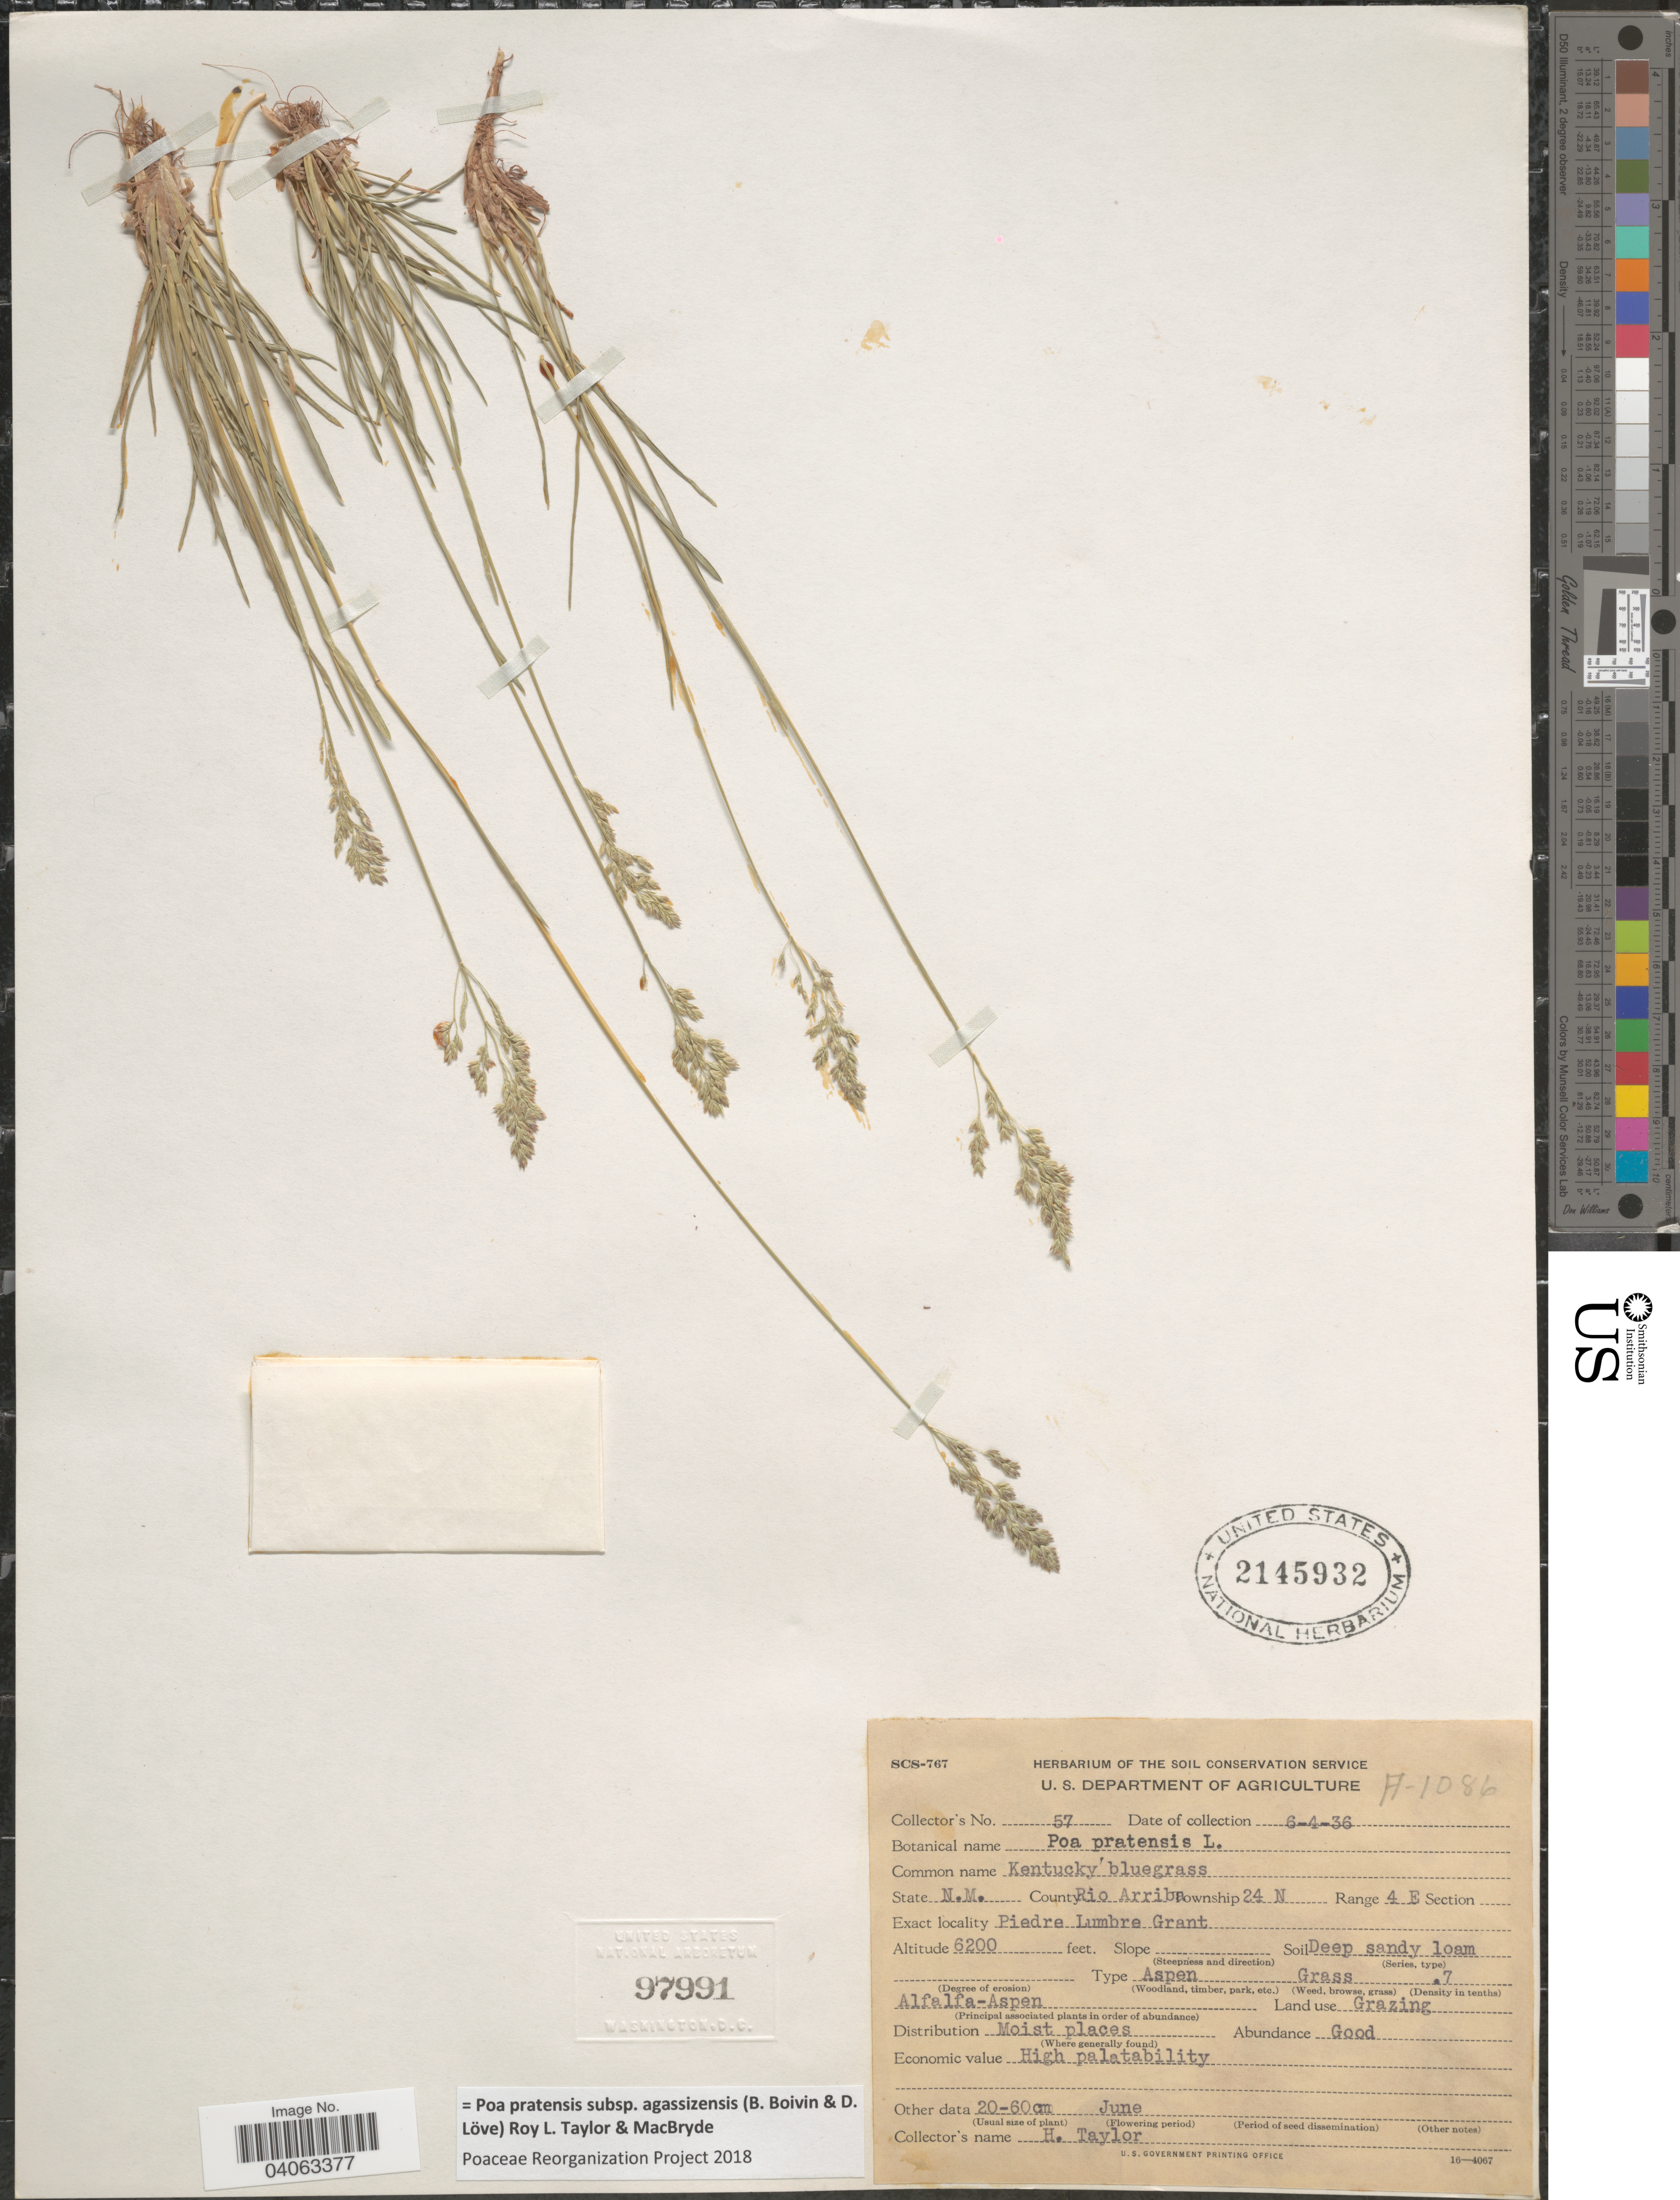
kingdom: Plantae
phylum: Tracheophyta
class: Liliopsida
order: Poales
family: Poaceae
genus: Poa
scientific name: Poa pratensis subsp. agassizensis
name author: (B. Boivin & D. Löve) Roy L. Taylor & MacBryde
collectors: H. Taylor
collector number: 57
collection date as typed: Transcribed d/m/y: 4/6/36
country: United States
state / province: New Mexico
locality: County Rio Arriba. Township 24 N. Range 4 E. Piedre Lumbre Grant.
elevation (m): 1890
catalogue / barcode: US 2145932